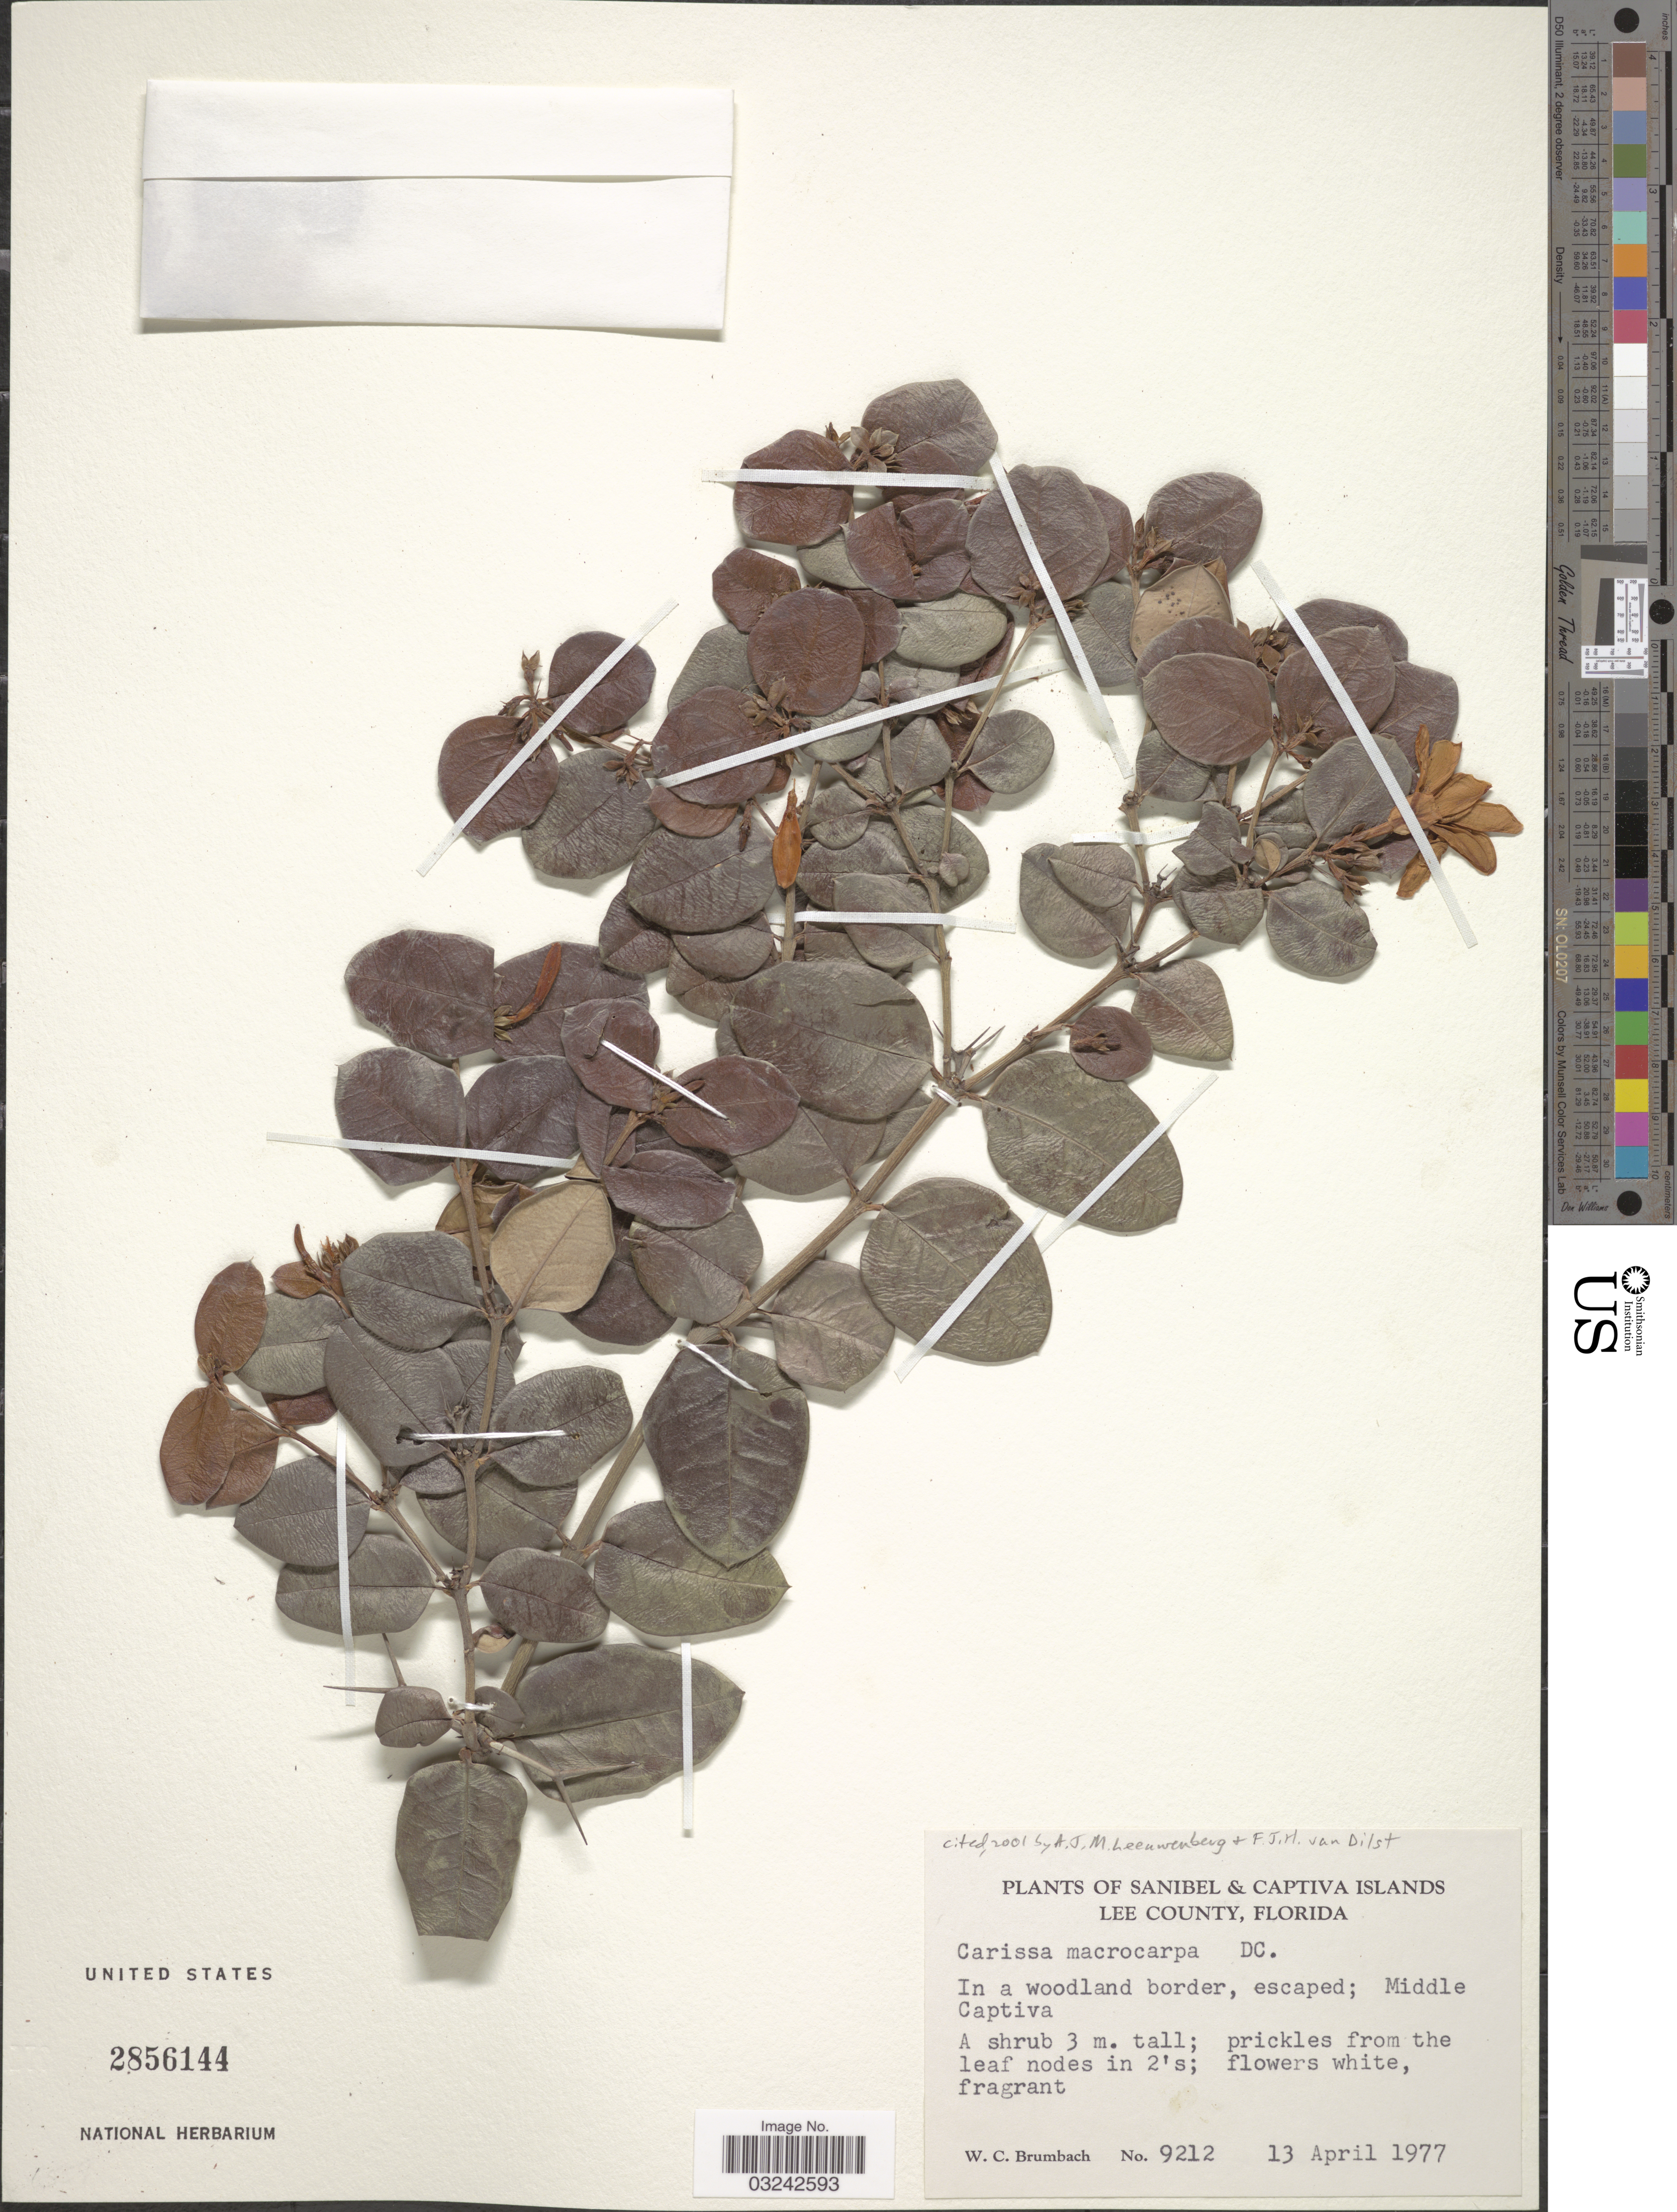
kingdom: Plantae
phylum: Tracheophyta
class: Magnoliopsida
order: Gentianales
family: Apocynaceae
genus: Carissa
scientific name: Carissa macrocarpa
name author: (Eckl.) A. DC.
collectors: W. C. Brumbach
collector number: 9212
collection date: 1977-04-13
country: United States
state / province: Florida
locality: Captiva Islands, Lee County. Middle Captiva.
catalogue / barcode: US 2856144